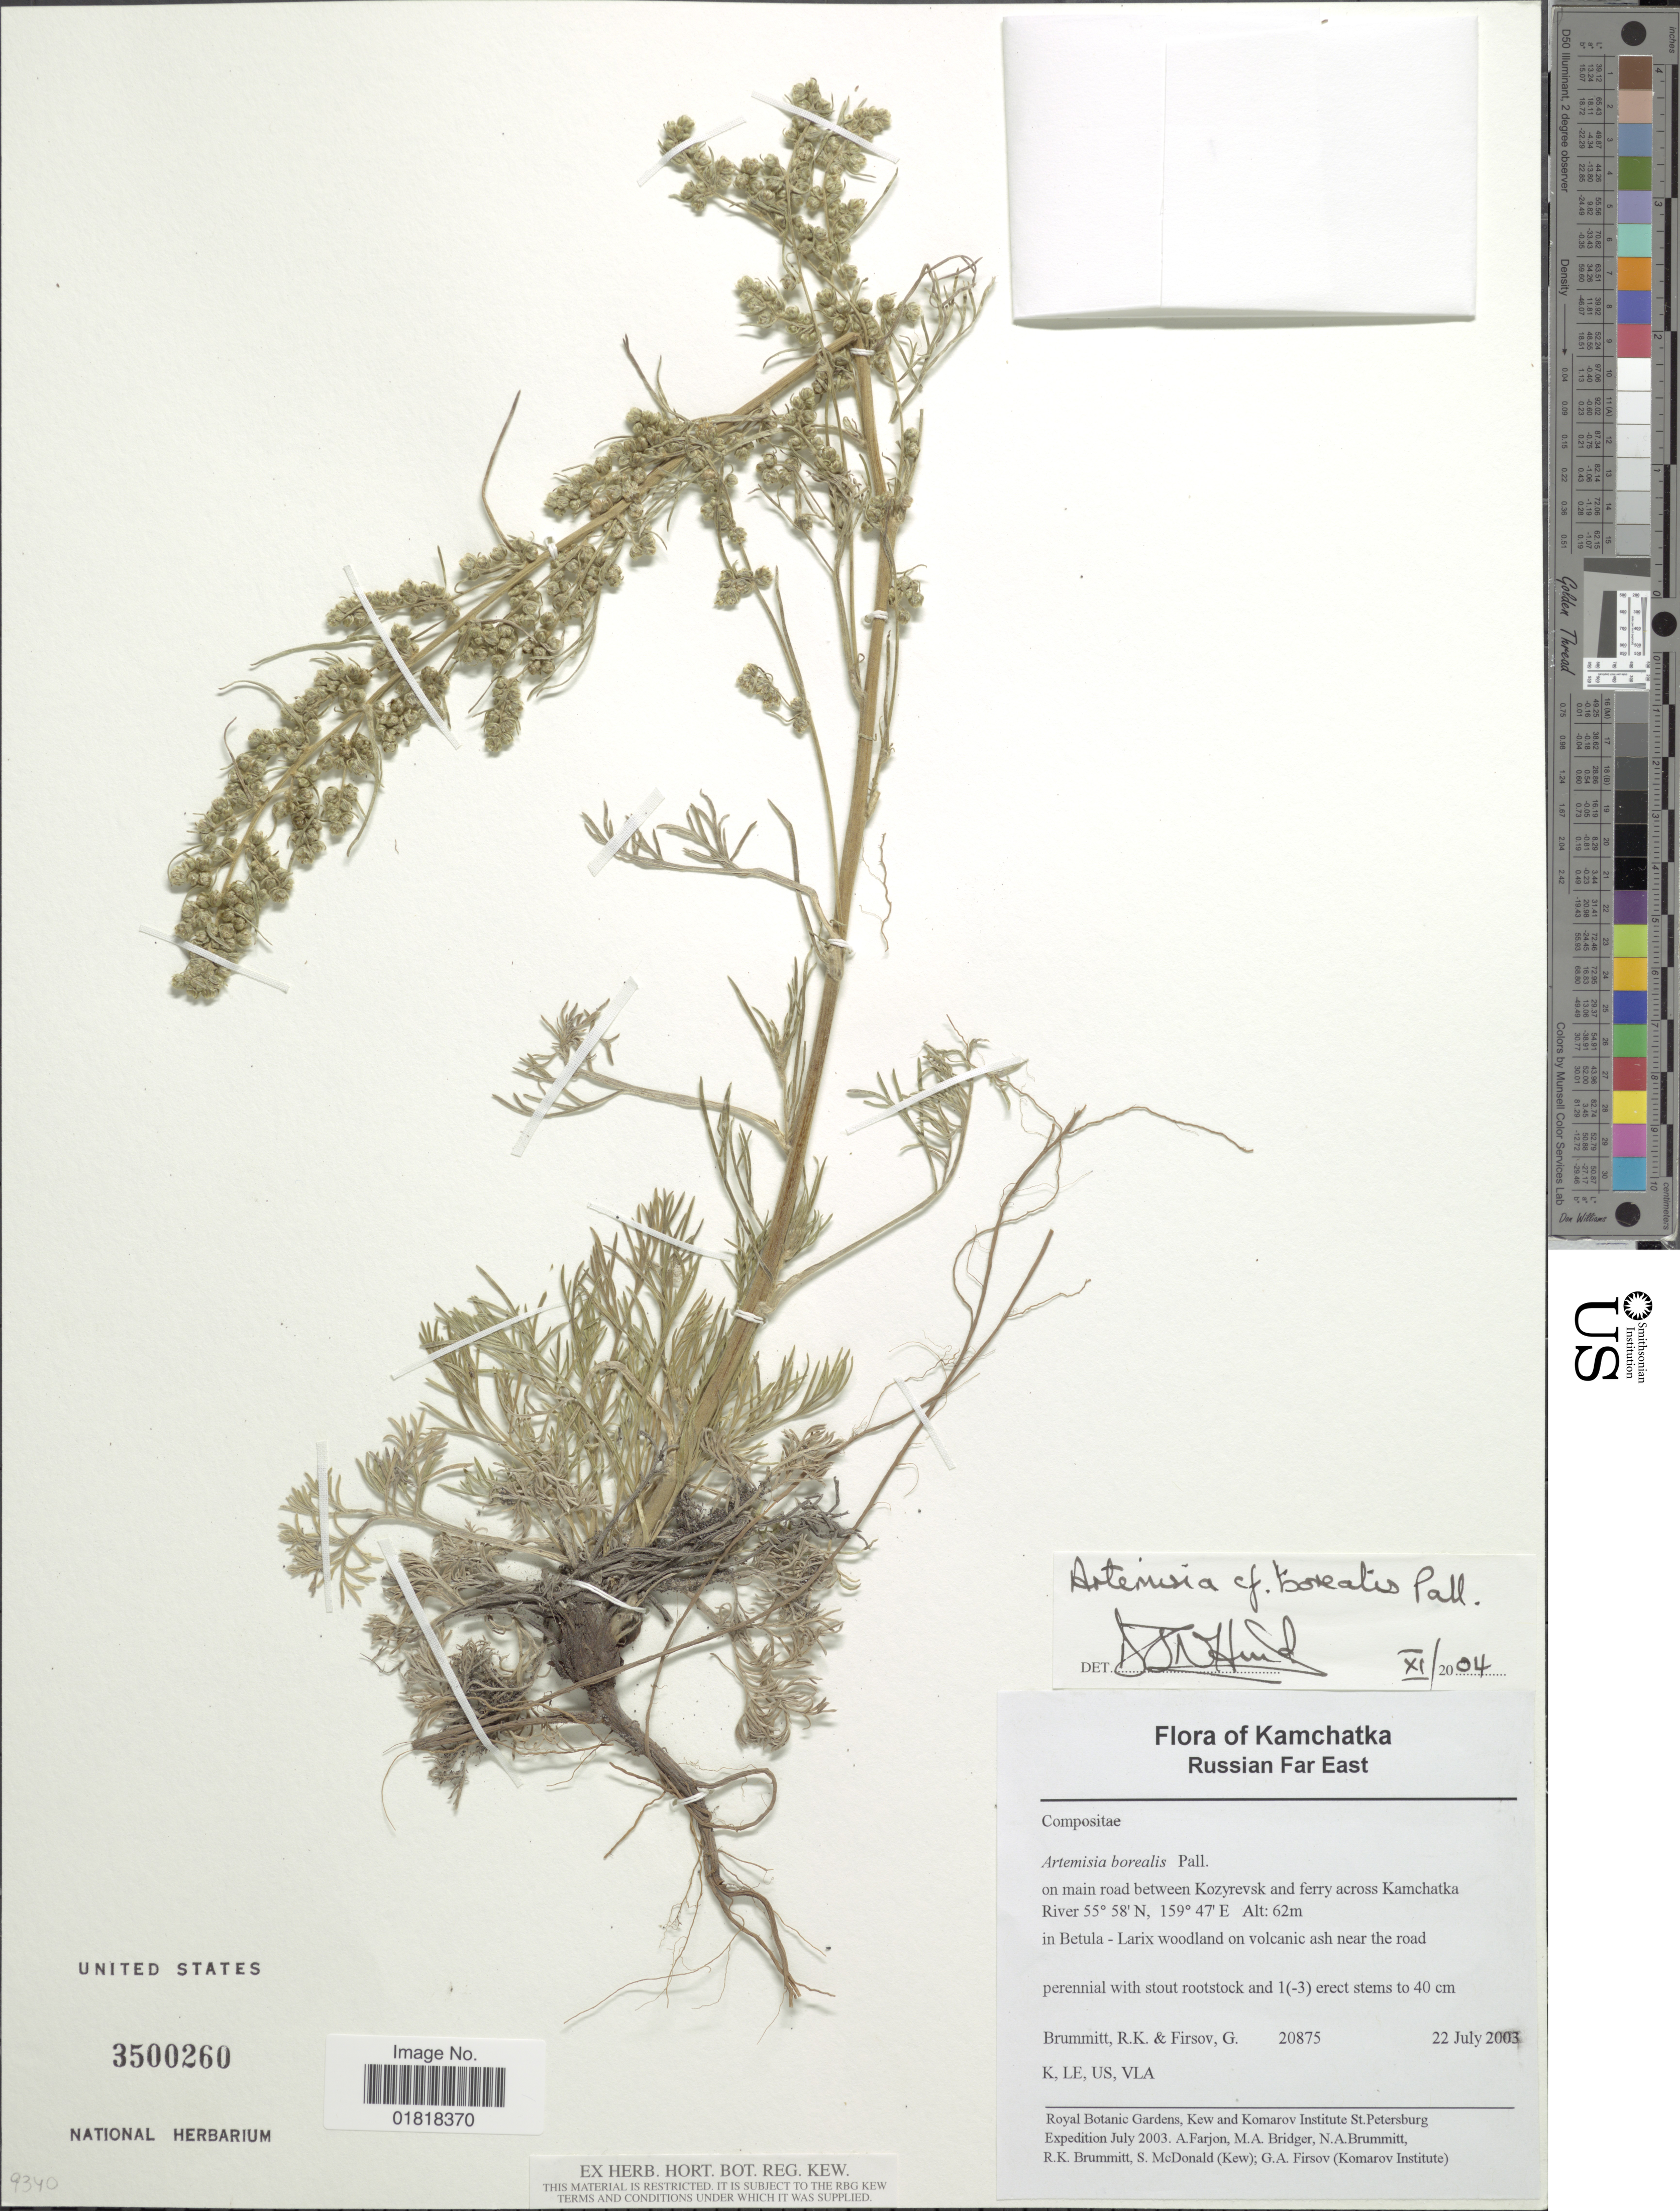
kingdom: Plantae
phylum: Tracheophyta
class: Magnoliopsida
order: Asterales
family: Asteraceae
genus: Artemisia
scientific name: Artemisia borealis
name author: Pall.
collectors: R. Brummitt & G. Firsov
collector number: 20875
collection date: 2003-07-22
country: Russian Federation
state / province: Kamchatka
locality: Russian Far East, on main road between Kzyrevsk and ferry across Kamchatka River, in Betula, Larix woodland on volvanic ash near tje road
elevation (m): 62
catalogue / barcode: US 3500260